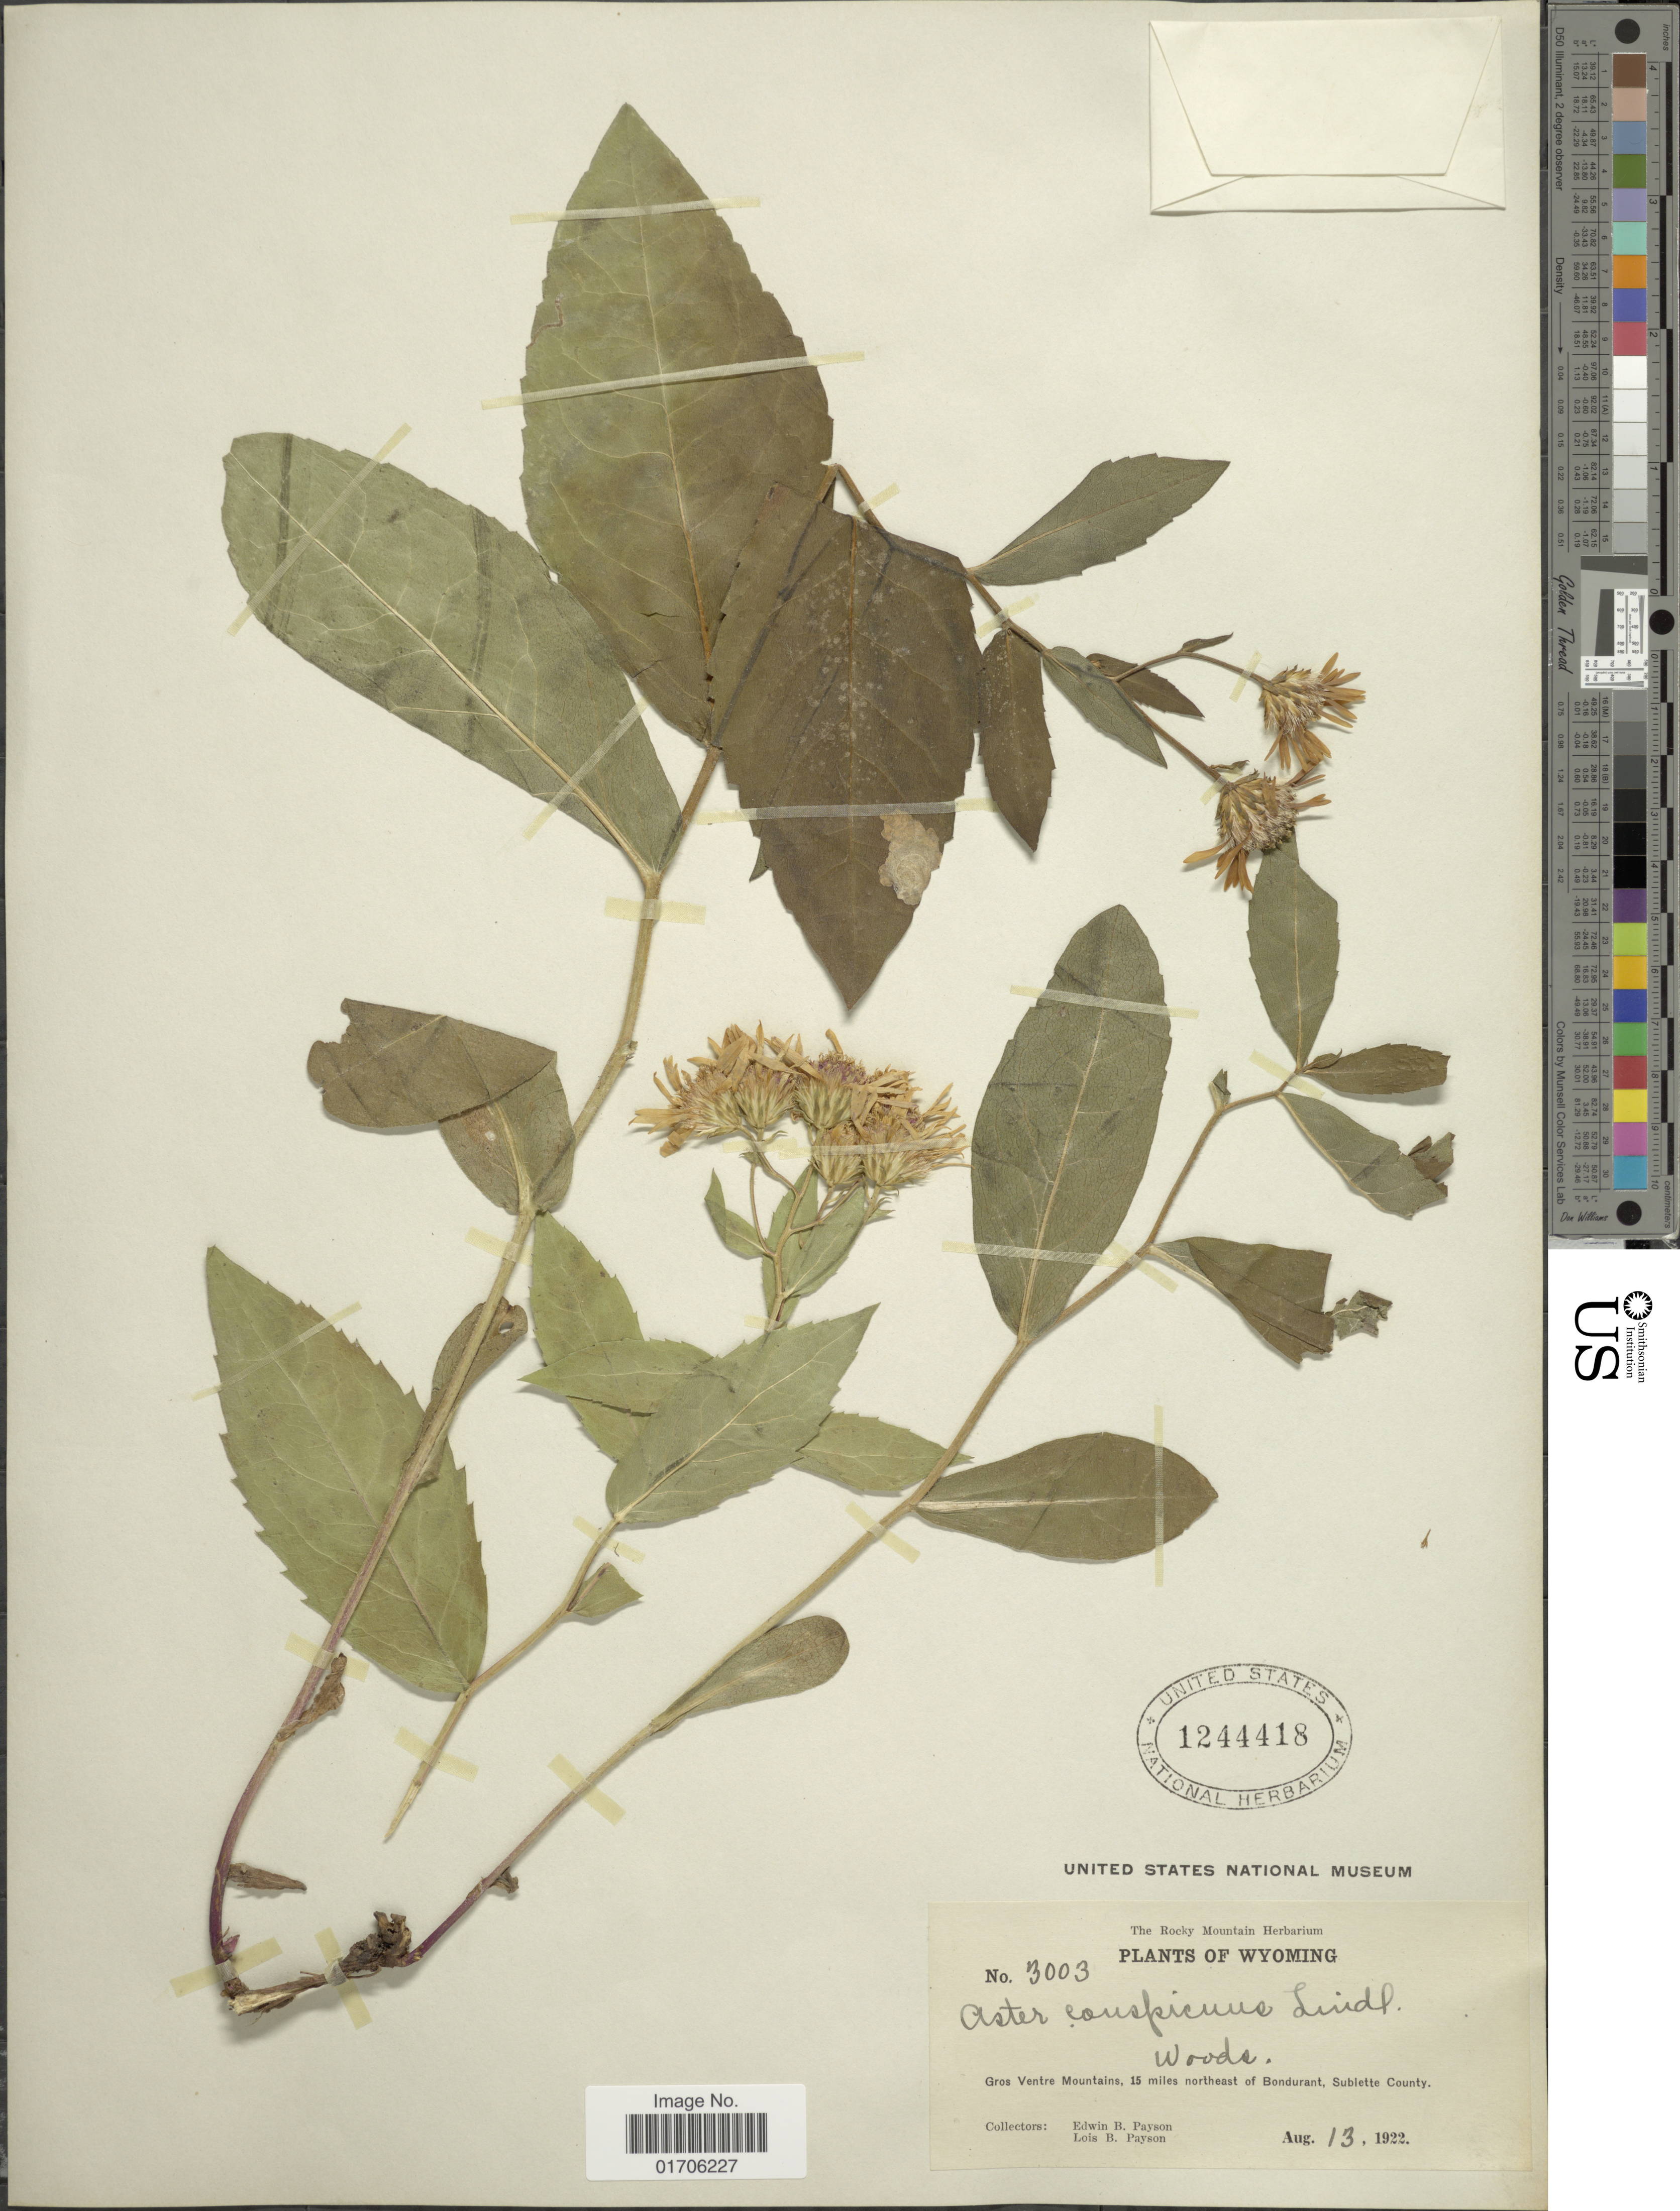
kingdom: Plantae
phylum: Tracheophyta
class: Magnoliopsida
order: Asterales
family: Asteraceae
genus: Eurybia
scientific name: Eurybia conspicua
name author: (Lindl.) G.L. Nesom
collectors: E. B. Payson & L. Payson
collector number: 3003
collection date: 1922-08-13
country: United States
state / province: Wyoming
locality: Wyoming. Woods. Gros Ventre Mountains, 15 miles northeast of Bondurant, Subiette County.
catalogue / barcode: US 1244418